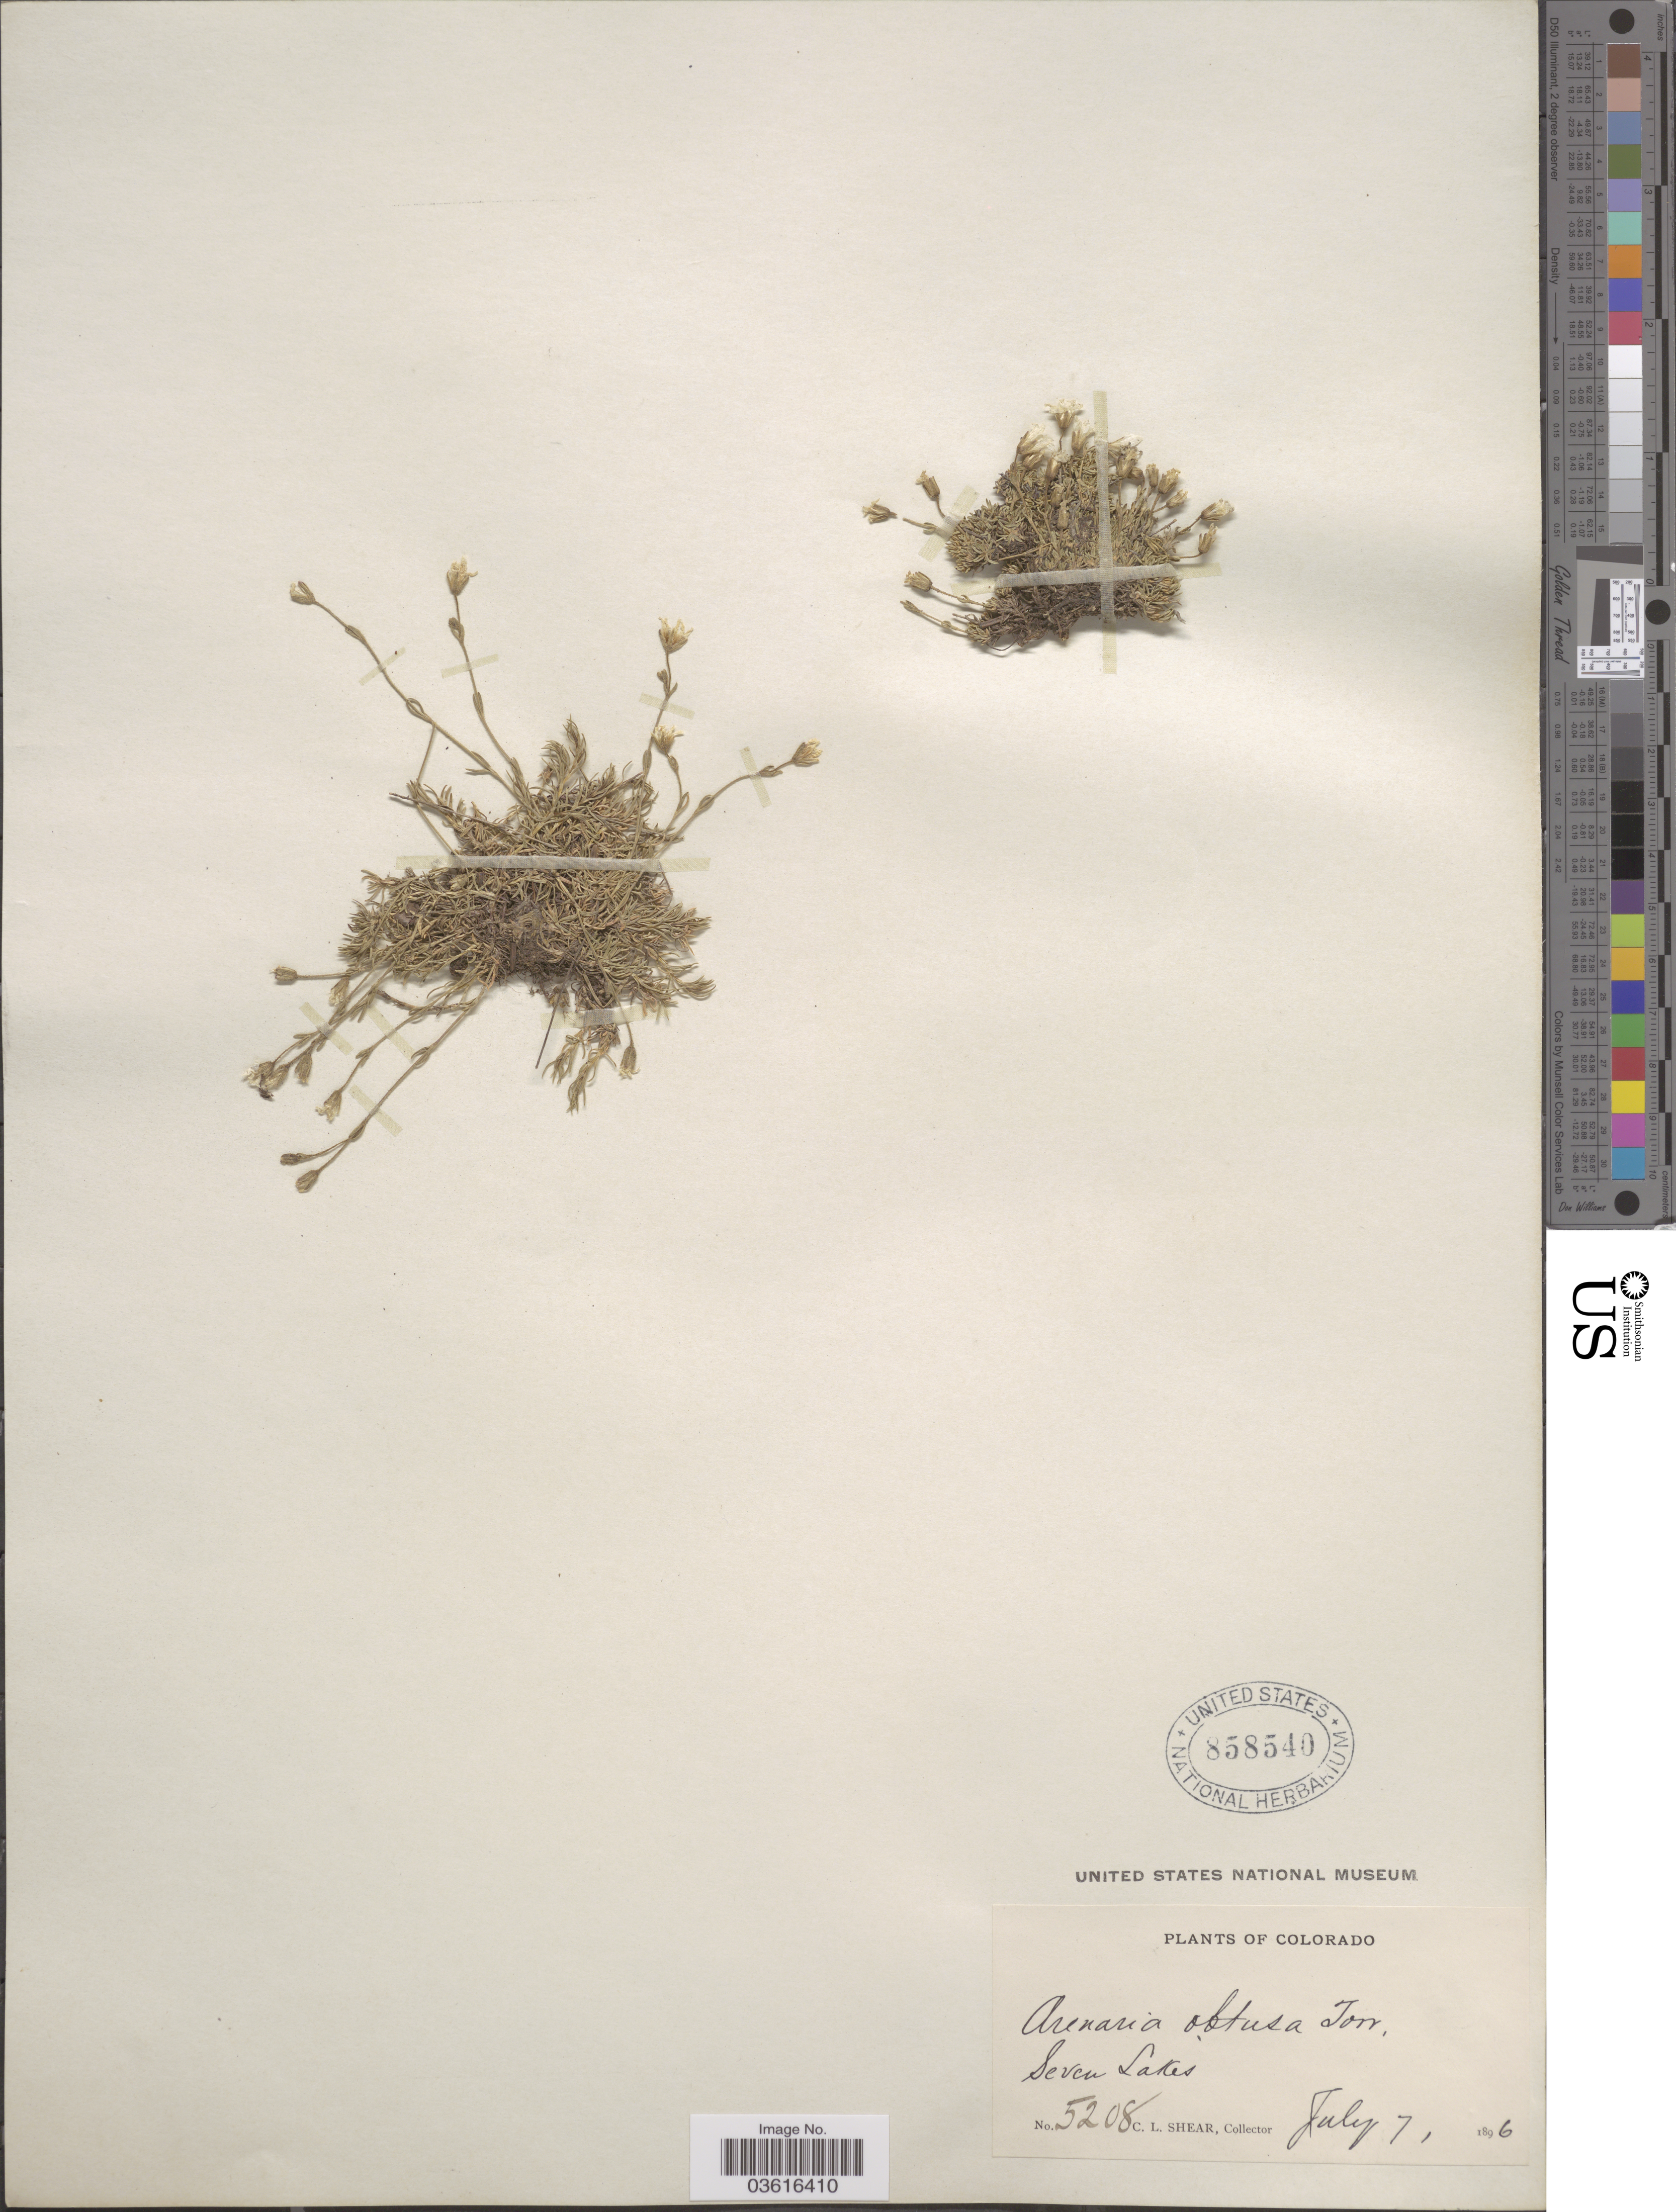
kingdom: Plantae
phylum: Tracheophyta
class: Magnoliopsida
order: Caryophyllales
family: Caryophyllaceae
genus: Cherleria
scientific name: Cherleria obtusiloba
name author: (Rydb.) A.J. Moore & Dillenb.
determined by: Strong, M. T., (US), Smithsonian Institution - National Museum of Natural History (UNITED STATES)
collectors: C. L. Shear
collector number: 5208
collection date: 1896-07-07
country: United States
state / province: Colorado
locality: Seven Lakes.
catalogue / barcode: US 858540